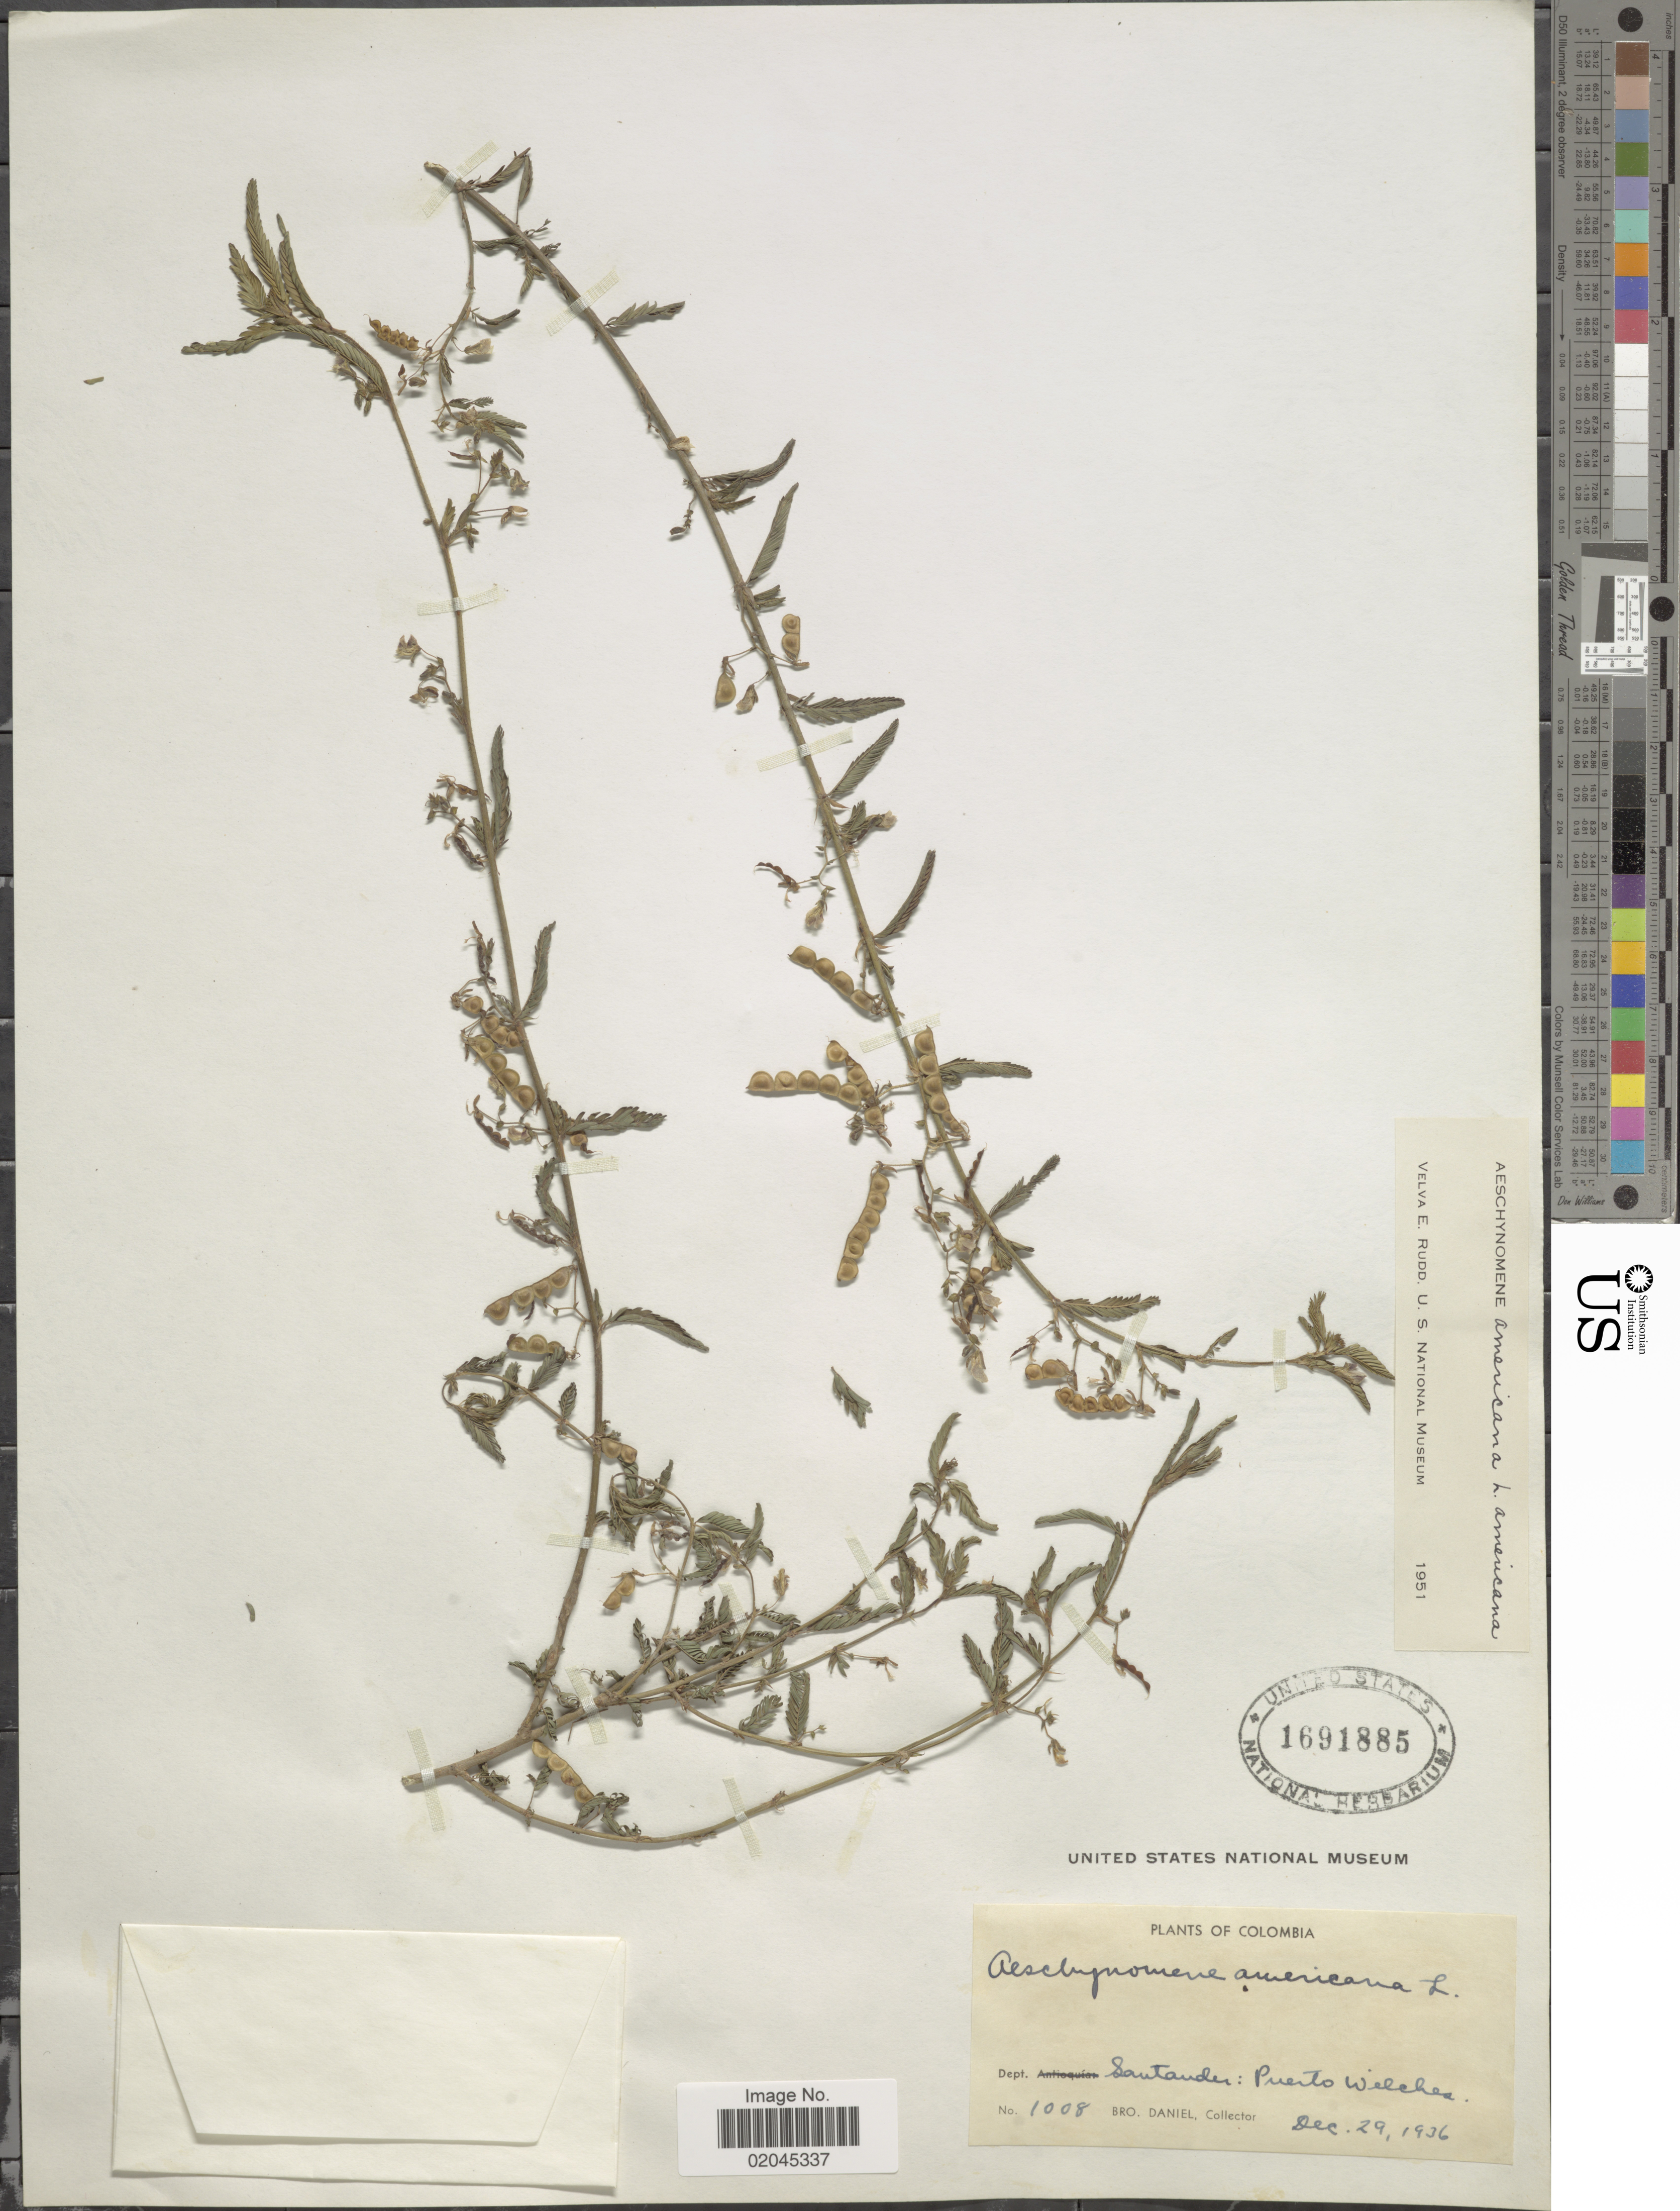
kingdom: Plantae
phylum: Tracheophyta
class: Magnoliopsida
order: Fabales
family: Fabaceae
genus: Aeschynomene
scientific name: Aeschynomene americana var. americana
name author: L.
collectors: Bro. Daniel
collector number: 1008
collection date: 1936-12-29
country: Colombia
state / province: Santander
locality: Dept. Santander: Puerto Welches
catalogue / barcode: US 1691885